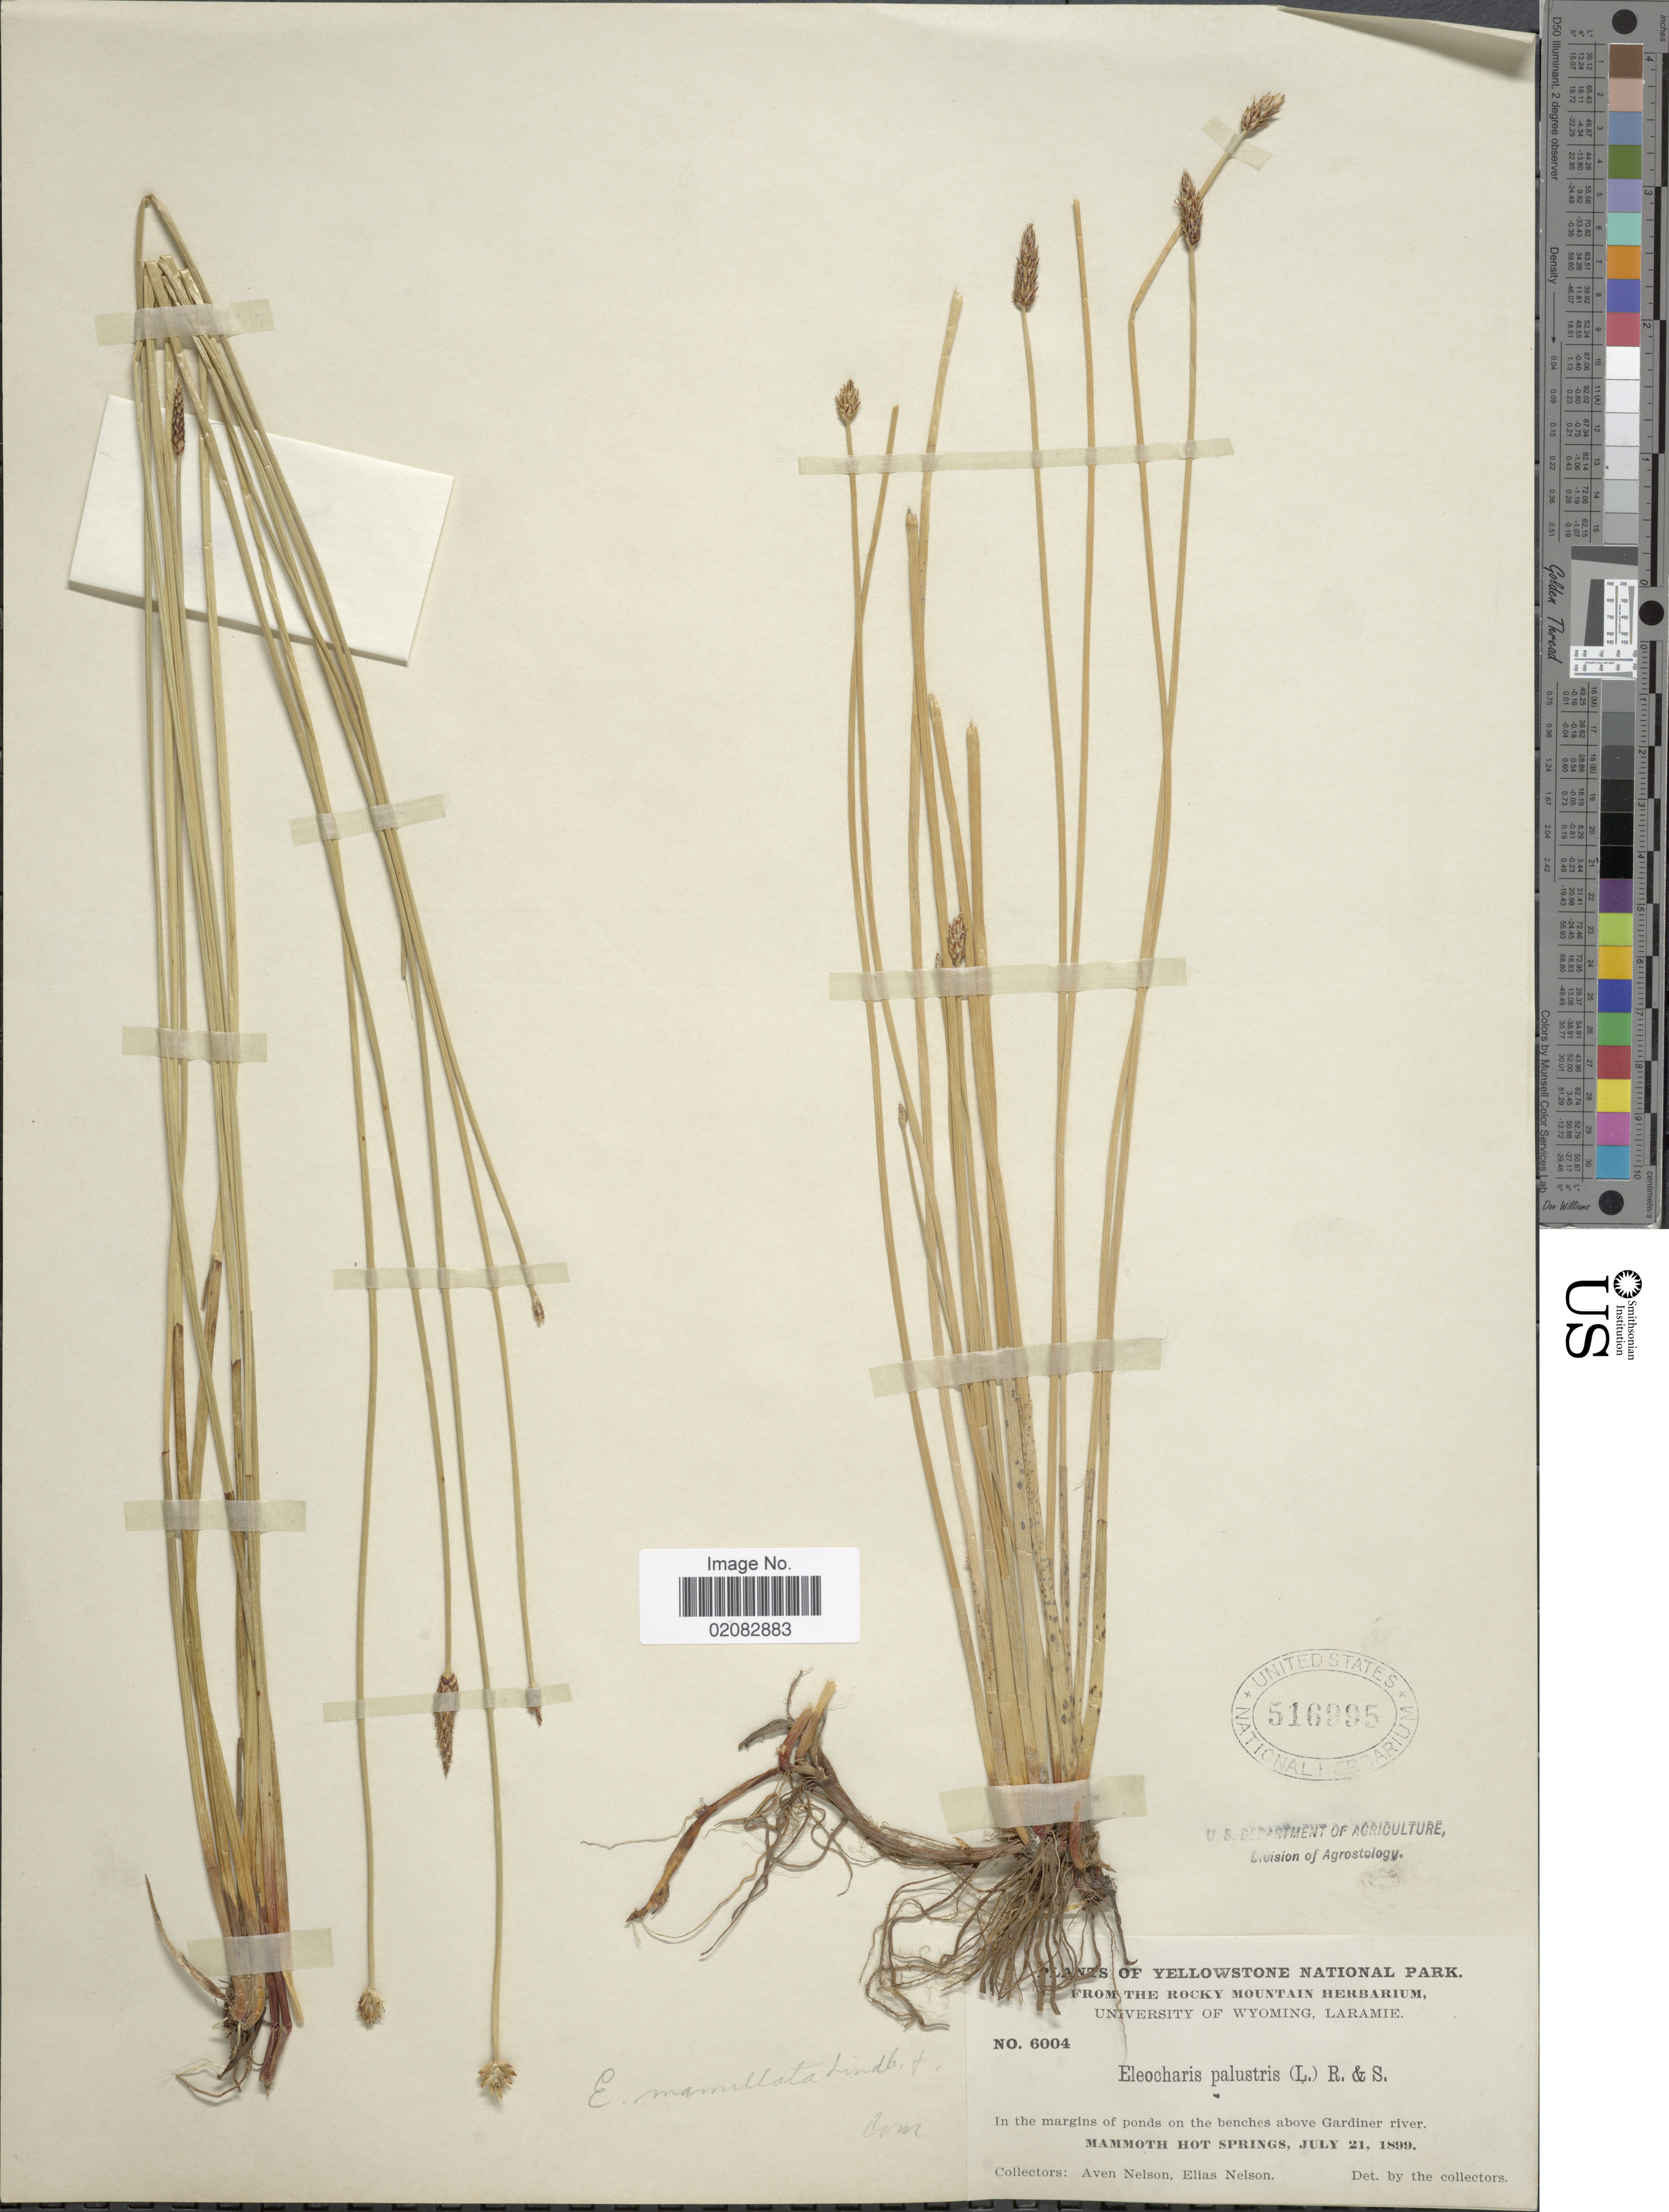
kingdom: Plantae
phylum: Tracheophyta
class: Liliopsida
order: Poales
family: Cyperaceae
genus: Eleocharis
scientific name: Eleocharis macrostachya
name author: Britton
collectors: A. Nelson & E. Nelson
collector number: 6004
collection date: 1899-07-21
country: United States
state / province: Wyoming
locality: Yellowstone National Park, above Gardiner River, Mammoth Hot Springs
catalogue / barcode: US 516995